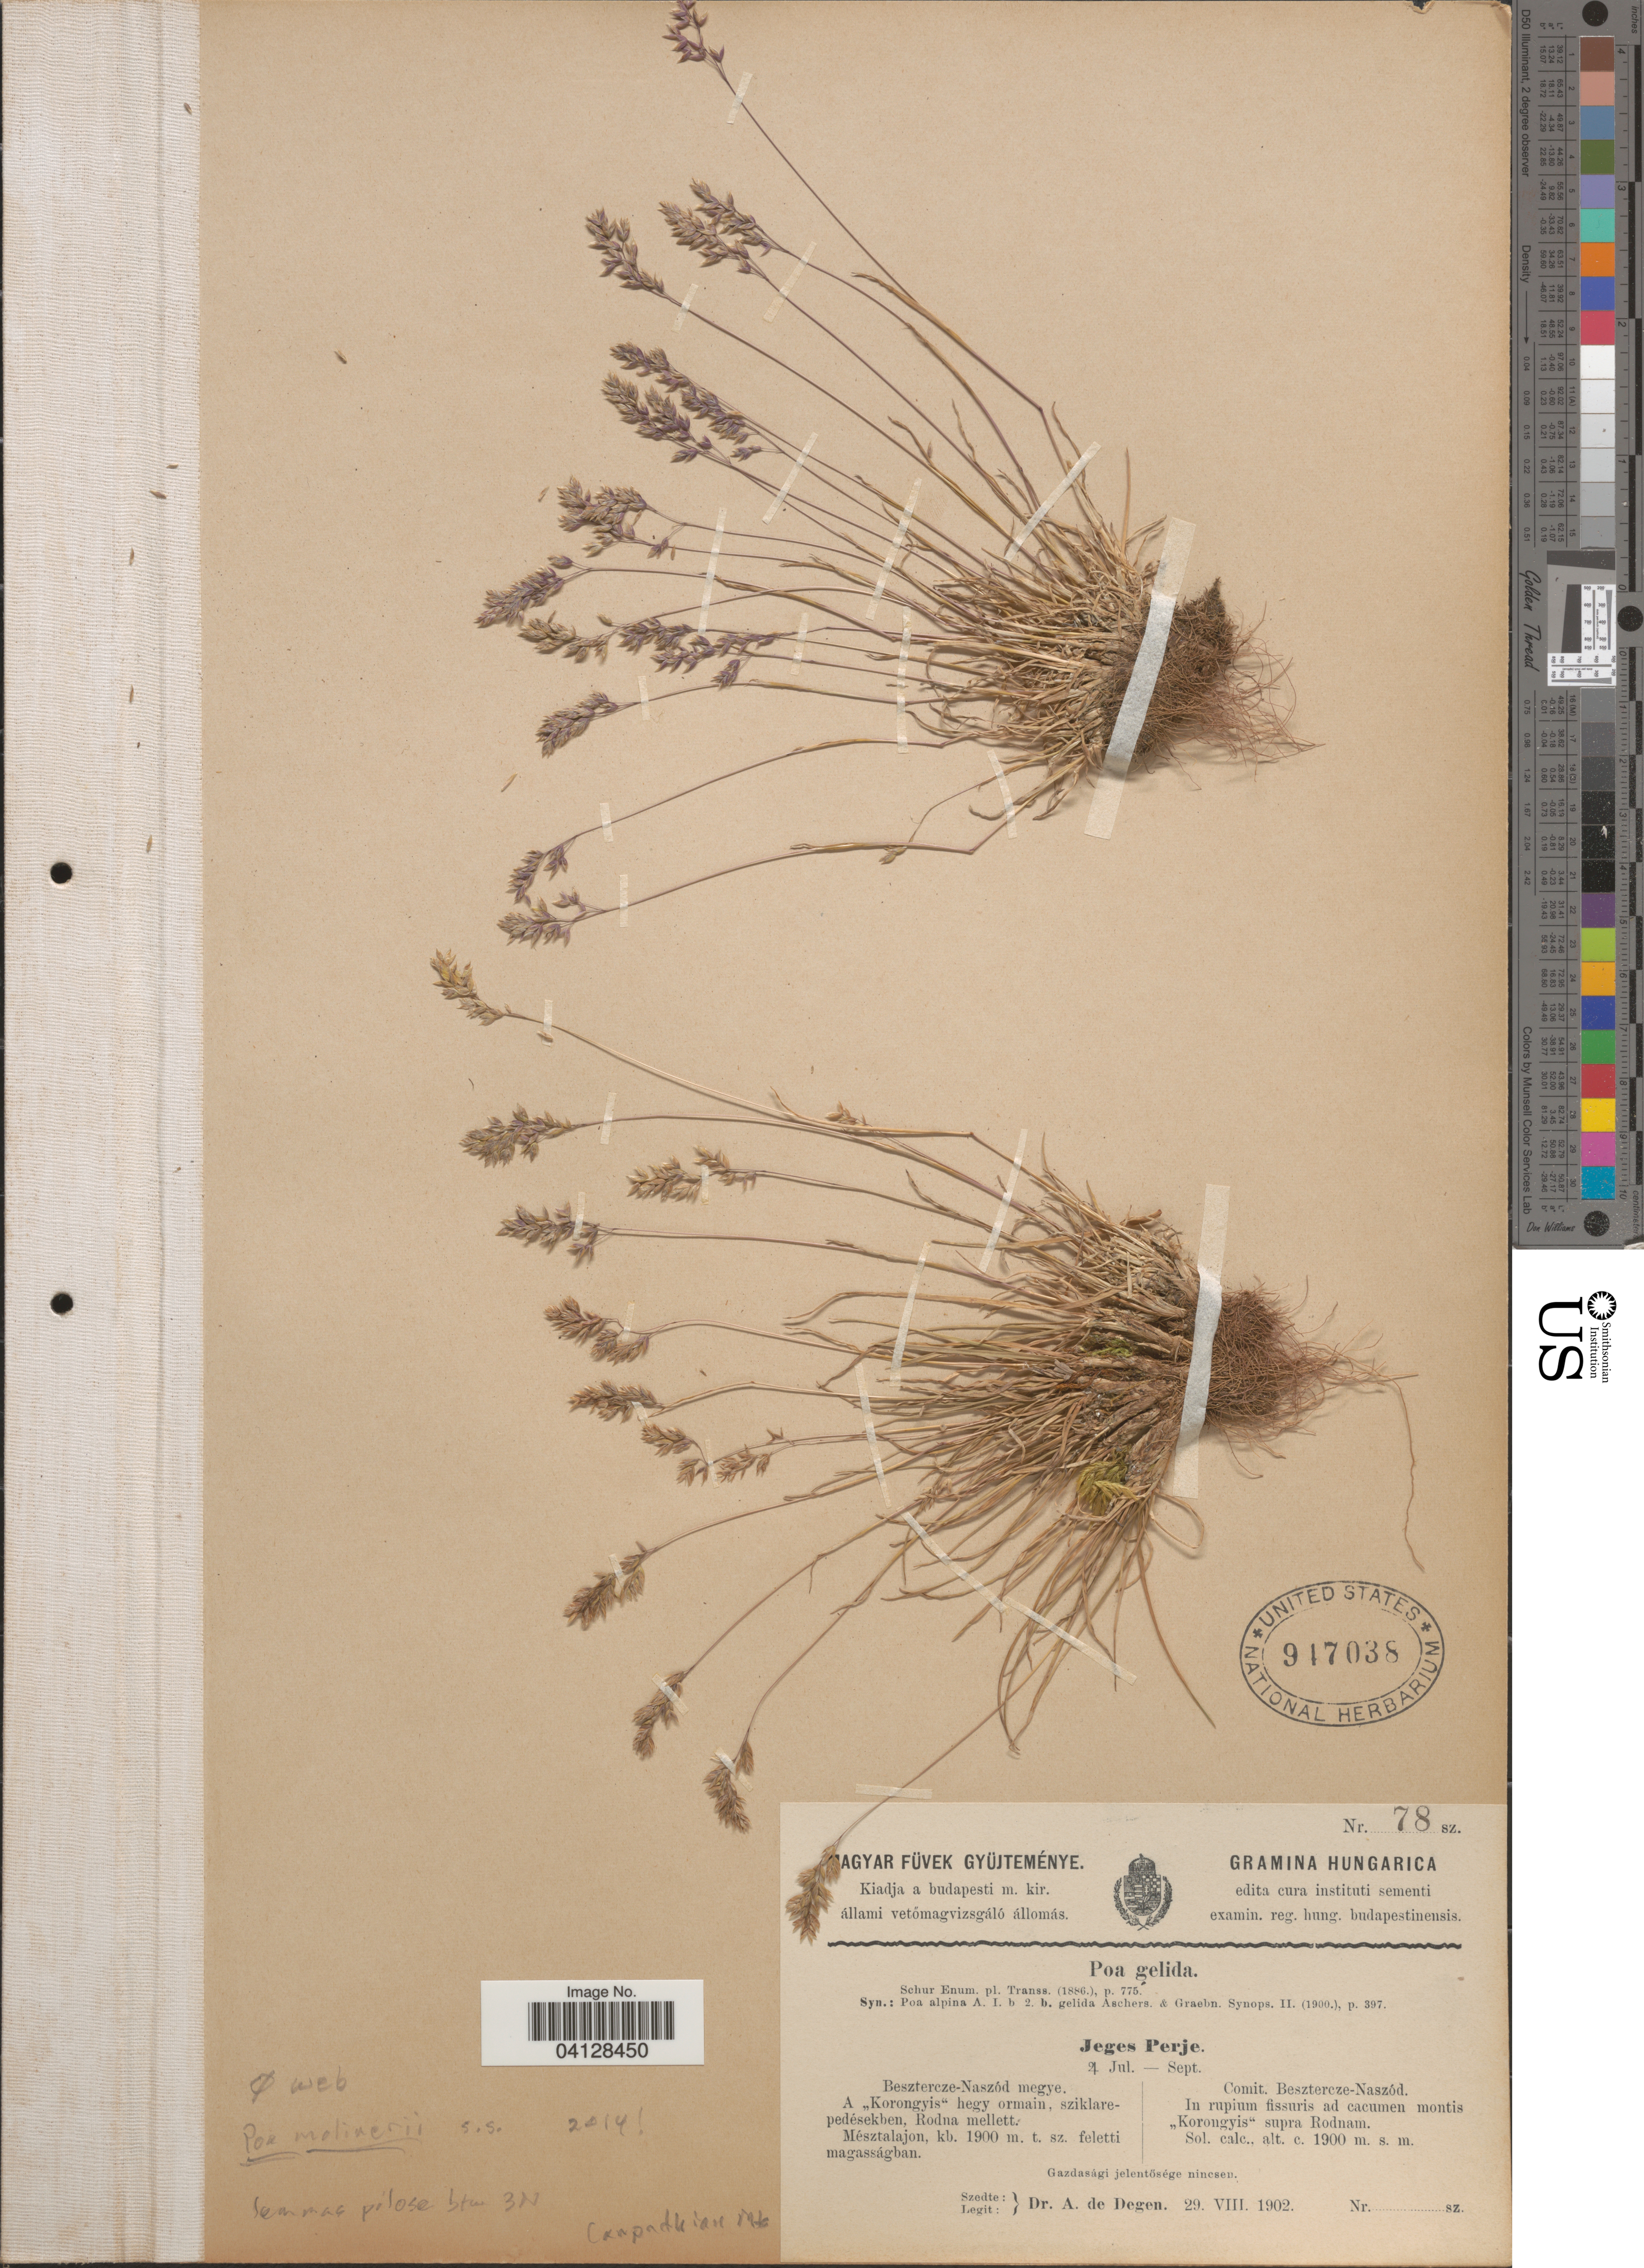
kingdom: Plantae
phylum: Tracheophyta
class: Liliopsida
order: Poales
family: Poaceae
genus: Poa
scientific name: Poa molinerii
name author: Balb.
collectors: A. Degen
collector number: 78SZ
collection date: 1902-08-29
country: Hungary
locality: Hungarica. Jeges Perje. Besztercze-Naszód megye. A „Korongyis" hegy ormain, sziklarepedésekben, Rodna mellett. Mésztalajon, kb. Comit. Beszterecze-Naszód. In rupium fissuris ad cacumen montis „Korongyis" supra Rodnam.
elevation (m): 1900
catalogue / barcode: US 917038